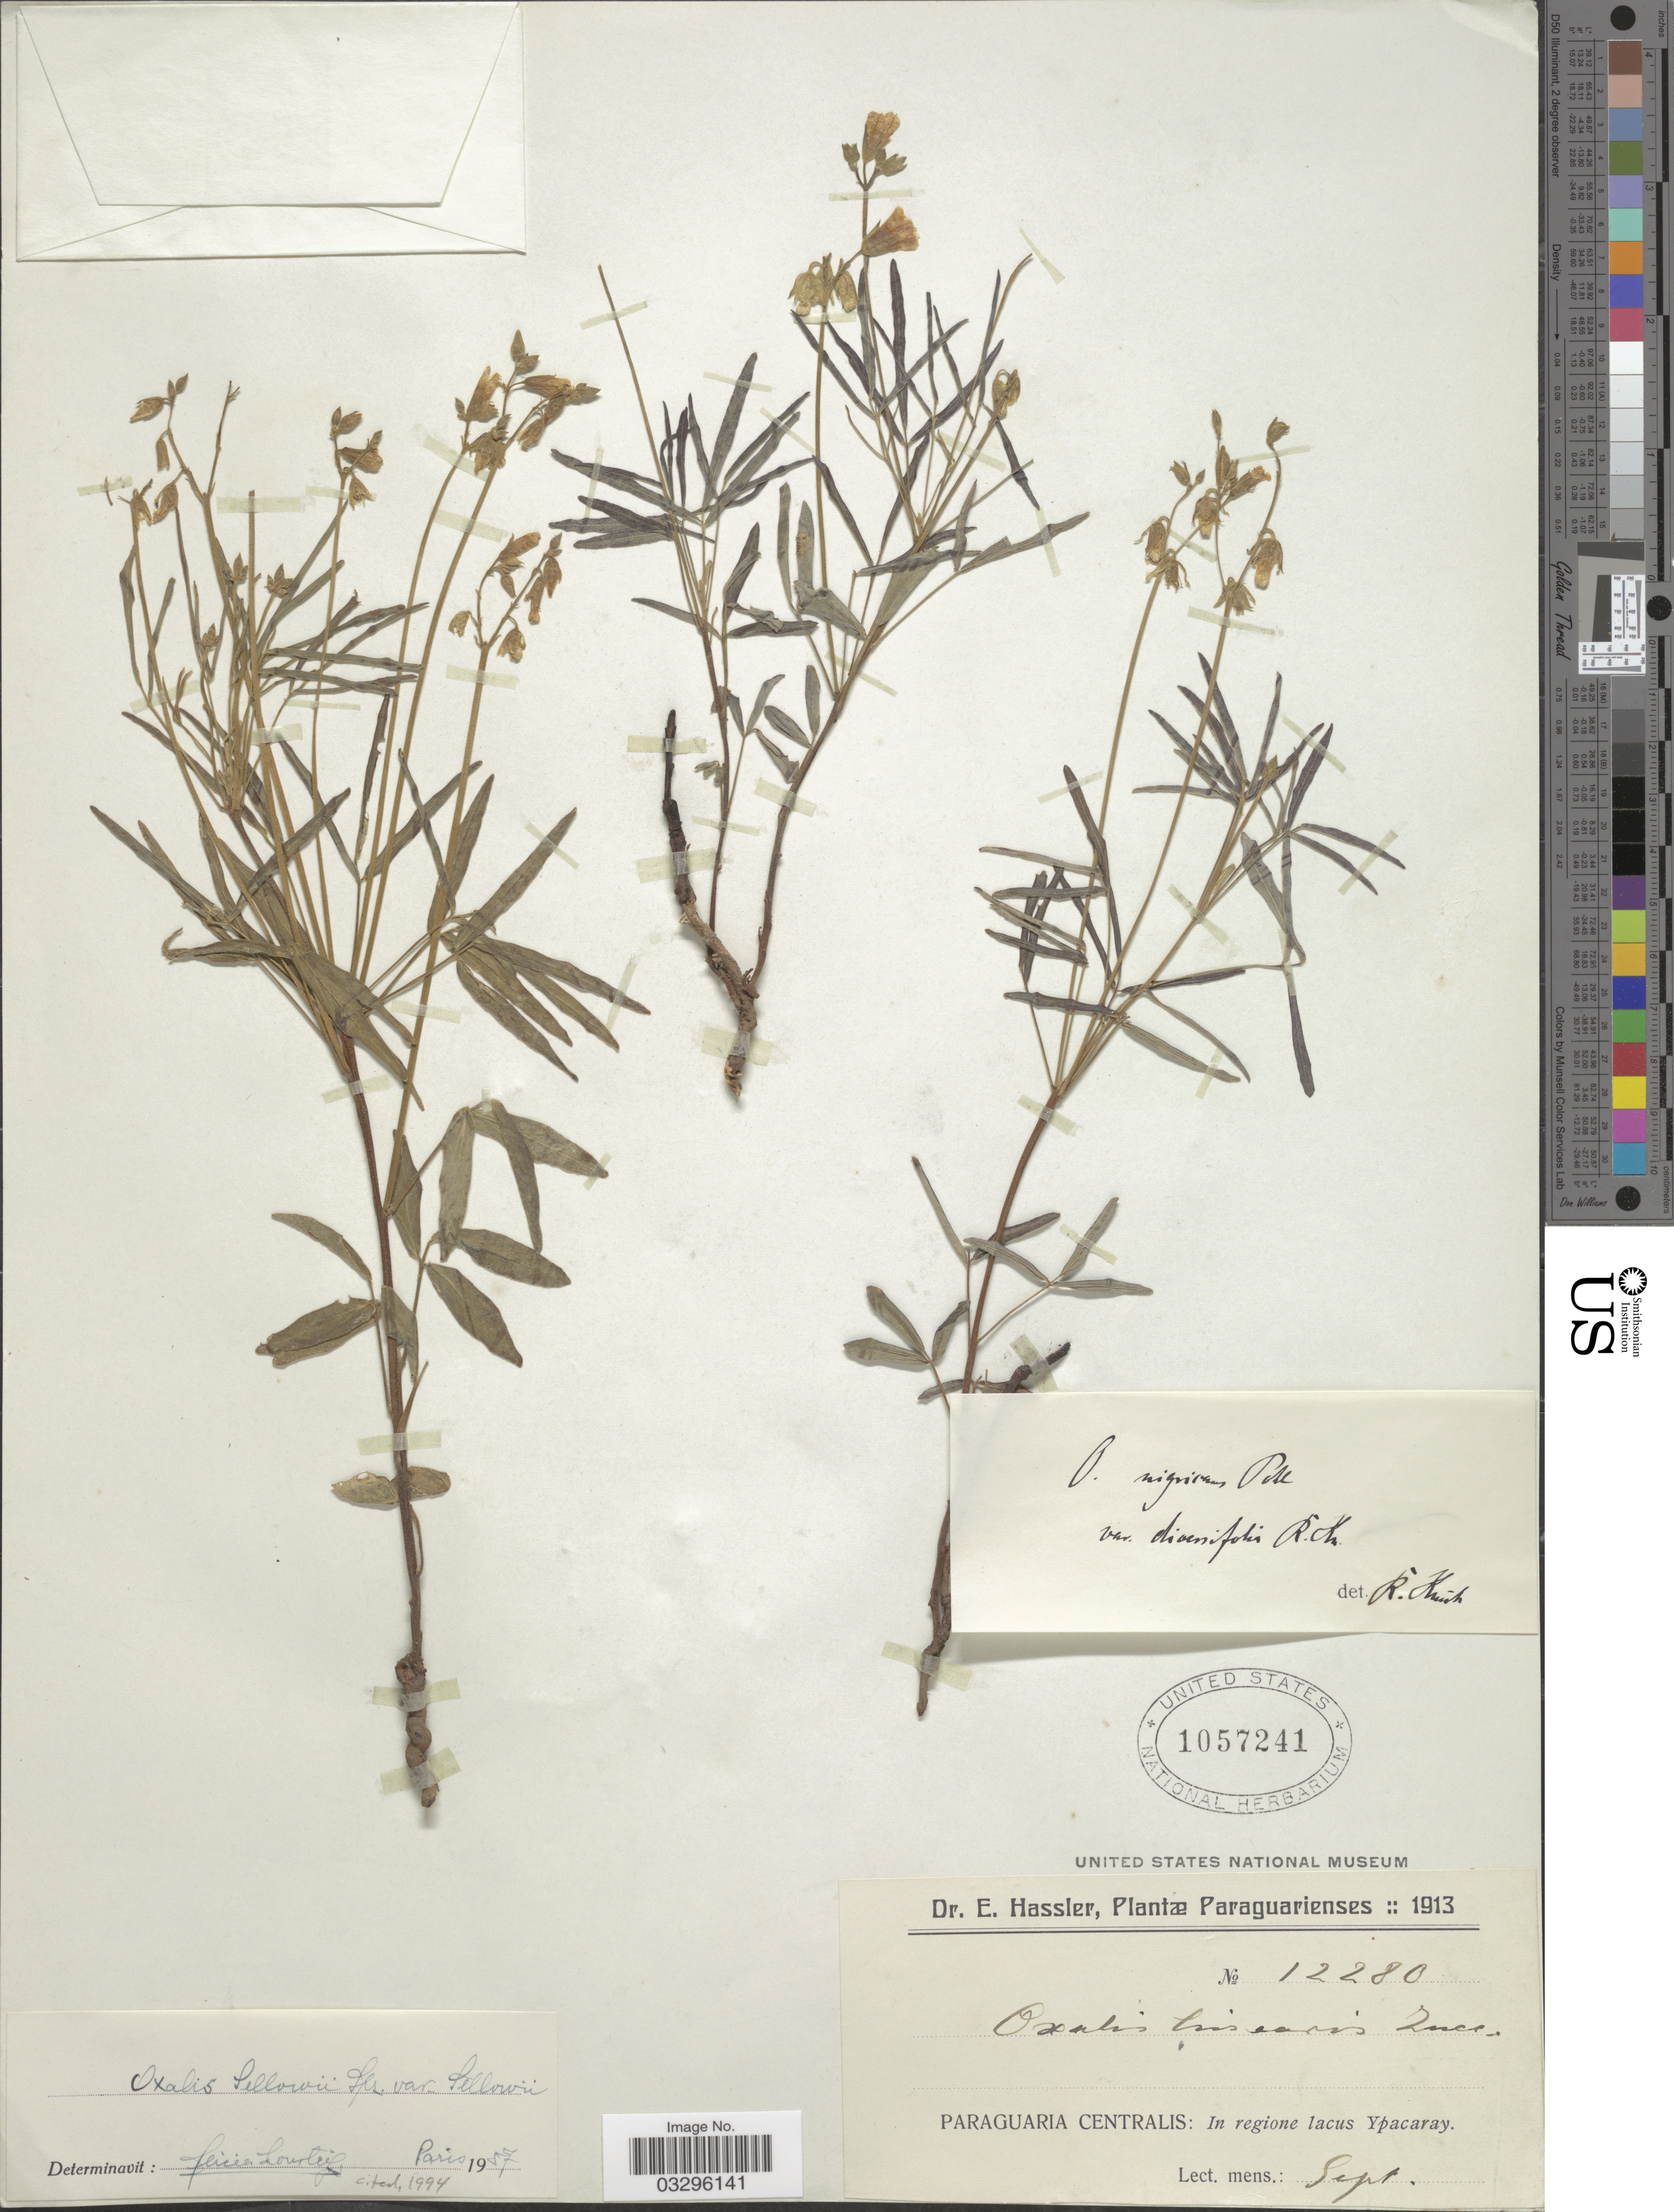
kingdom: Plantae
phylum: Tracheophyta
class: Magnoliopsida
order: Oxalidales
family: Oxalidaceae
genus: Oxalis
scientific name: Oxalis sellowii var. sellowii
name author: Spreng.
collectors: E. Hassler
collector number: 12280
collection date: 1913-09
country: Paraguay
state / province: Paraguari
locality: Paraguaria Centralis: In regione lacus Ypacaray.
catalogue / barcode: US 1057241